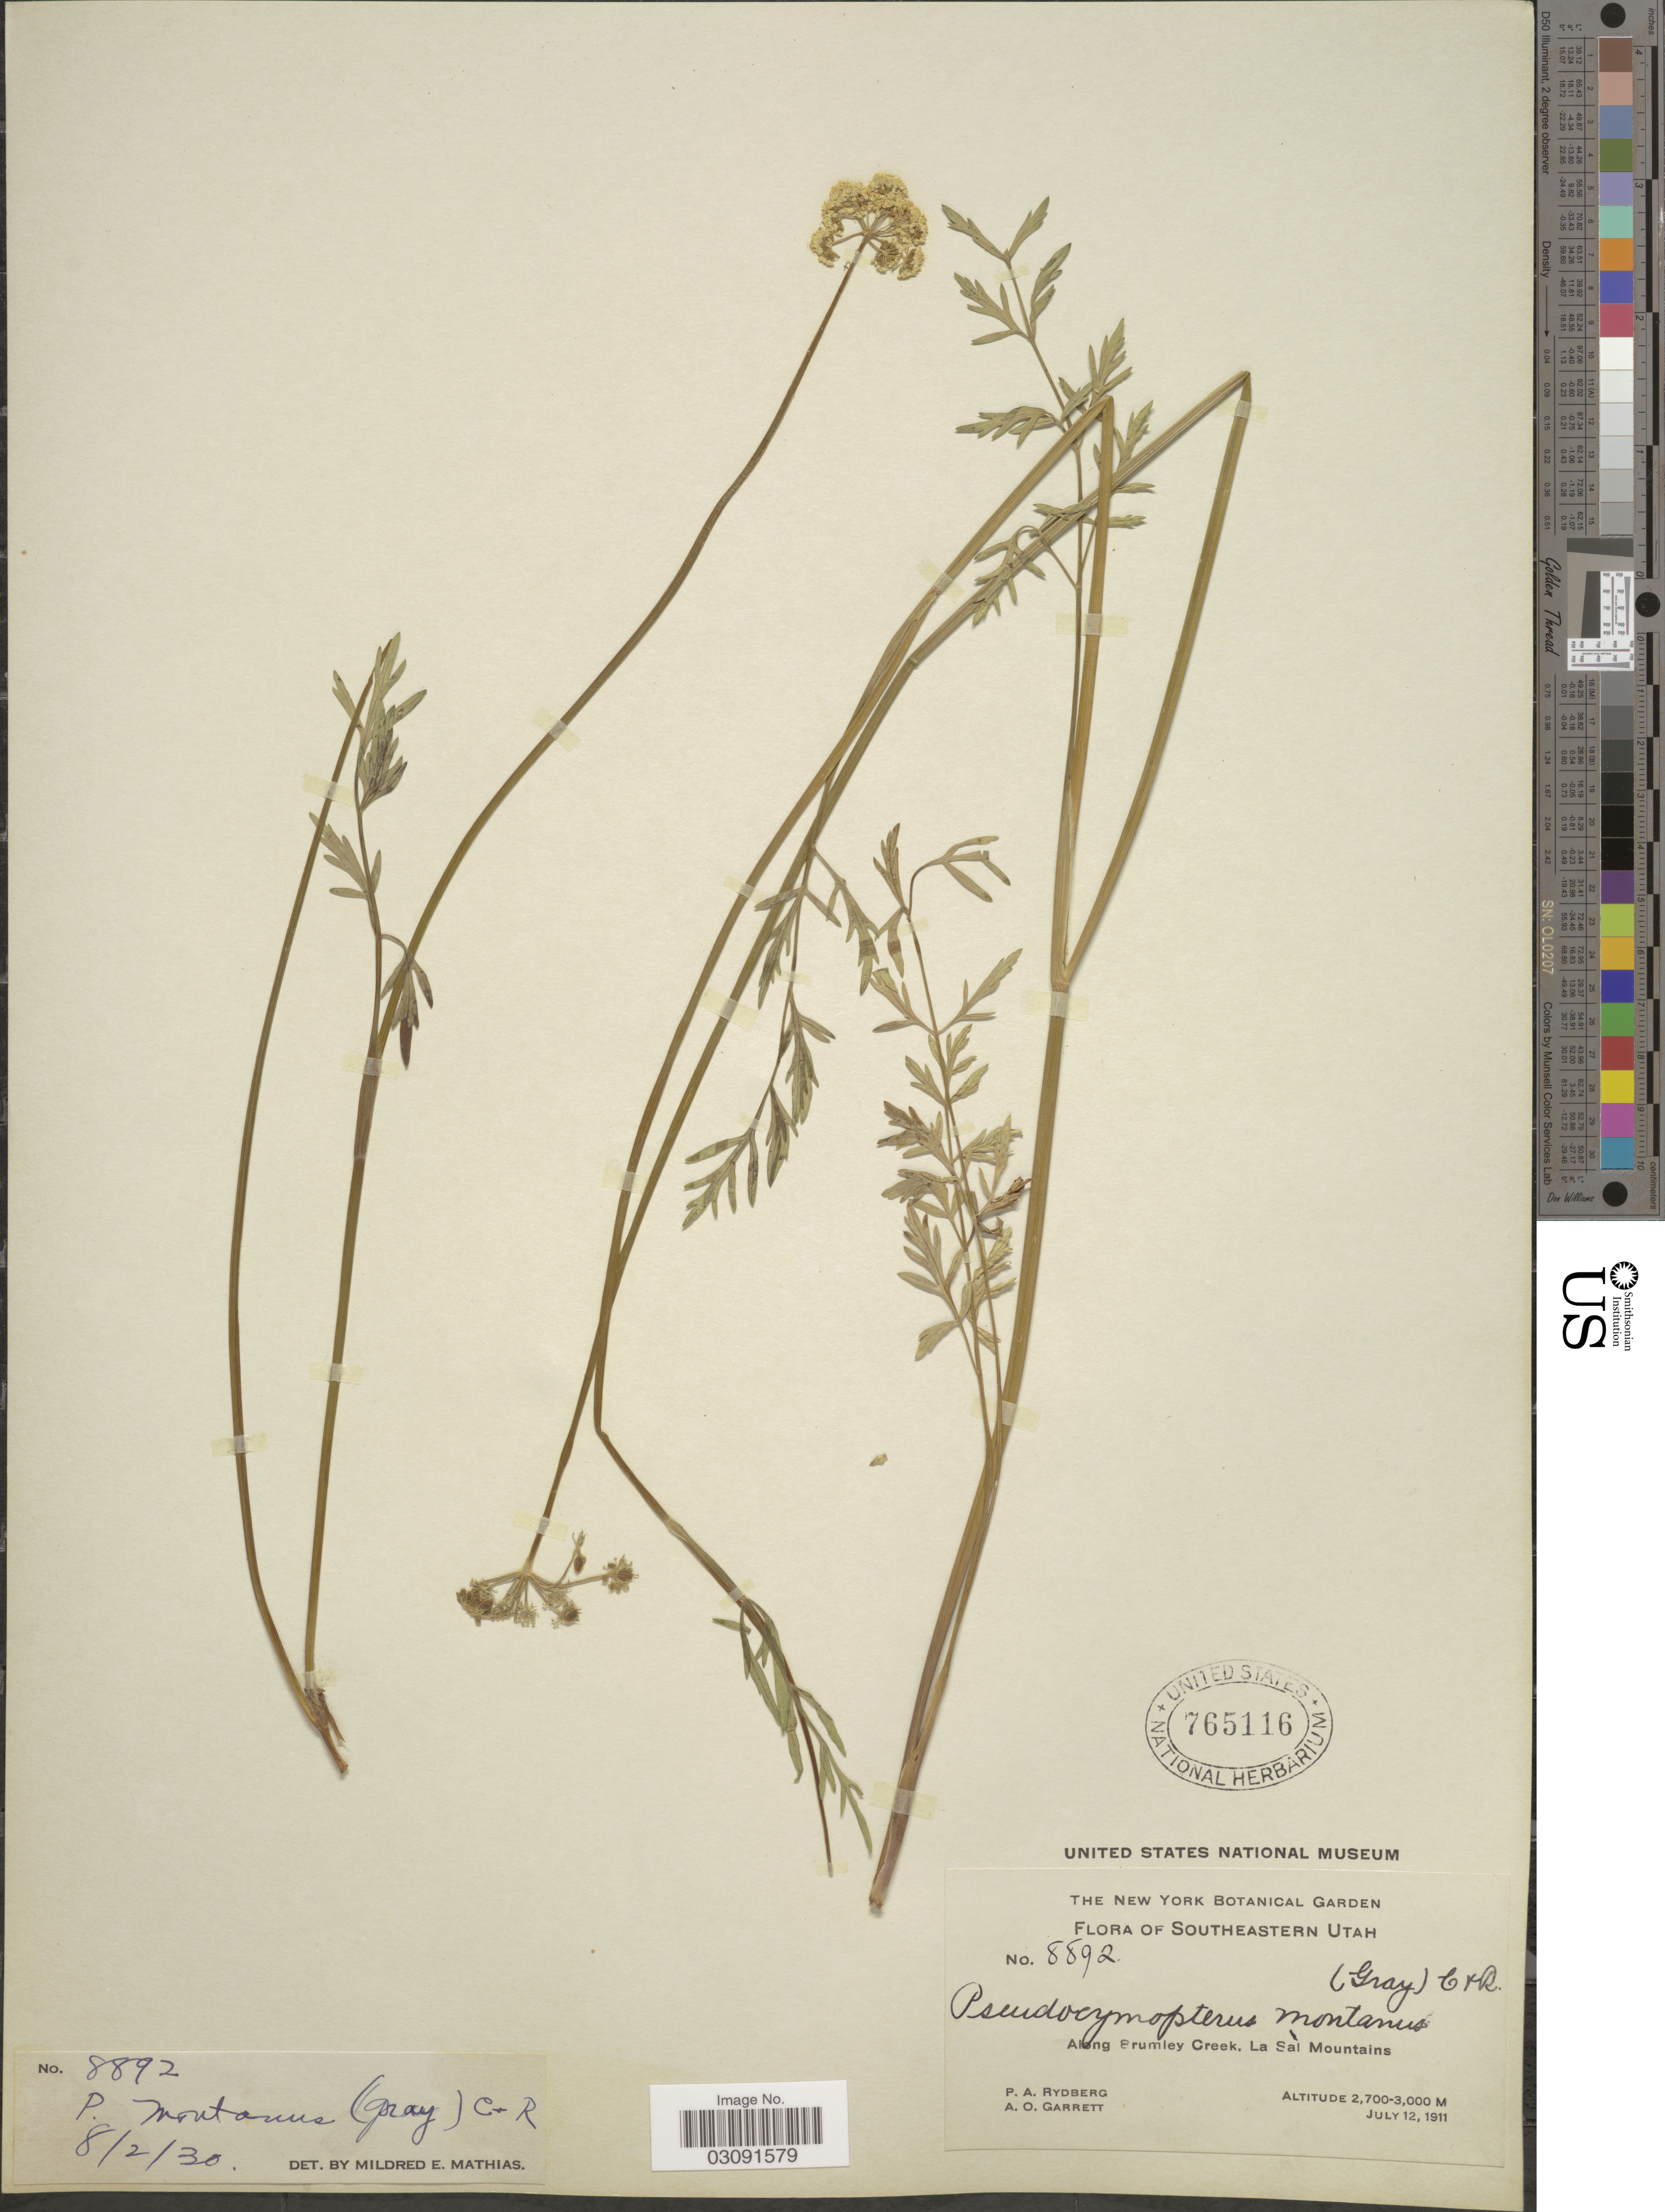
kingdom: Plantae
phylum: Tracheophyta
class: Magnoliopsida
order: Apiales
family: Apiaceae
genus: Pseudocymopterus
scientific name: Pseudocymopterus montanus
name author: (A. Gray) J.M. Coult. & Rose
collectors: P. A. Rydberg & A. O. Garrett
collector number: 8892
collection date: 1911-07-12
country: United States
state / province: Utah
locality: Southeastern Utah, Along Brumley Creek, La Sal Mountains.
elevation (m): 2700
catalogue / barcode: US 765116